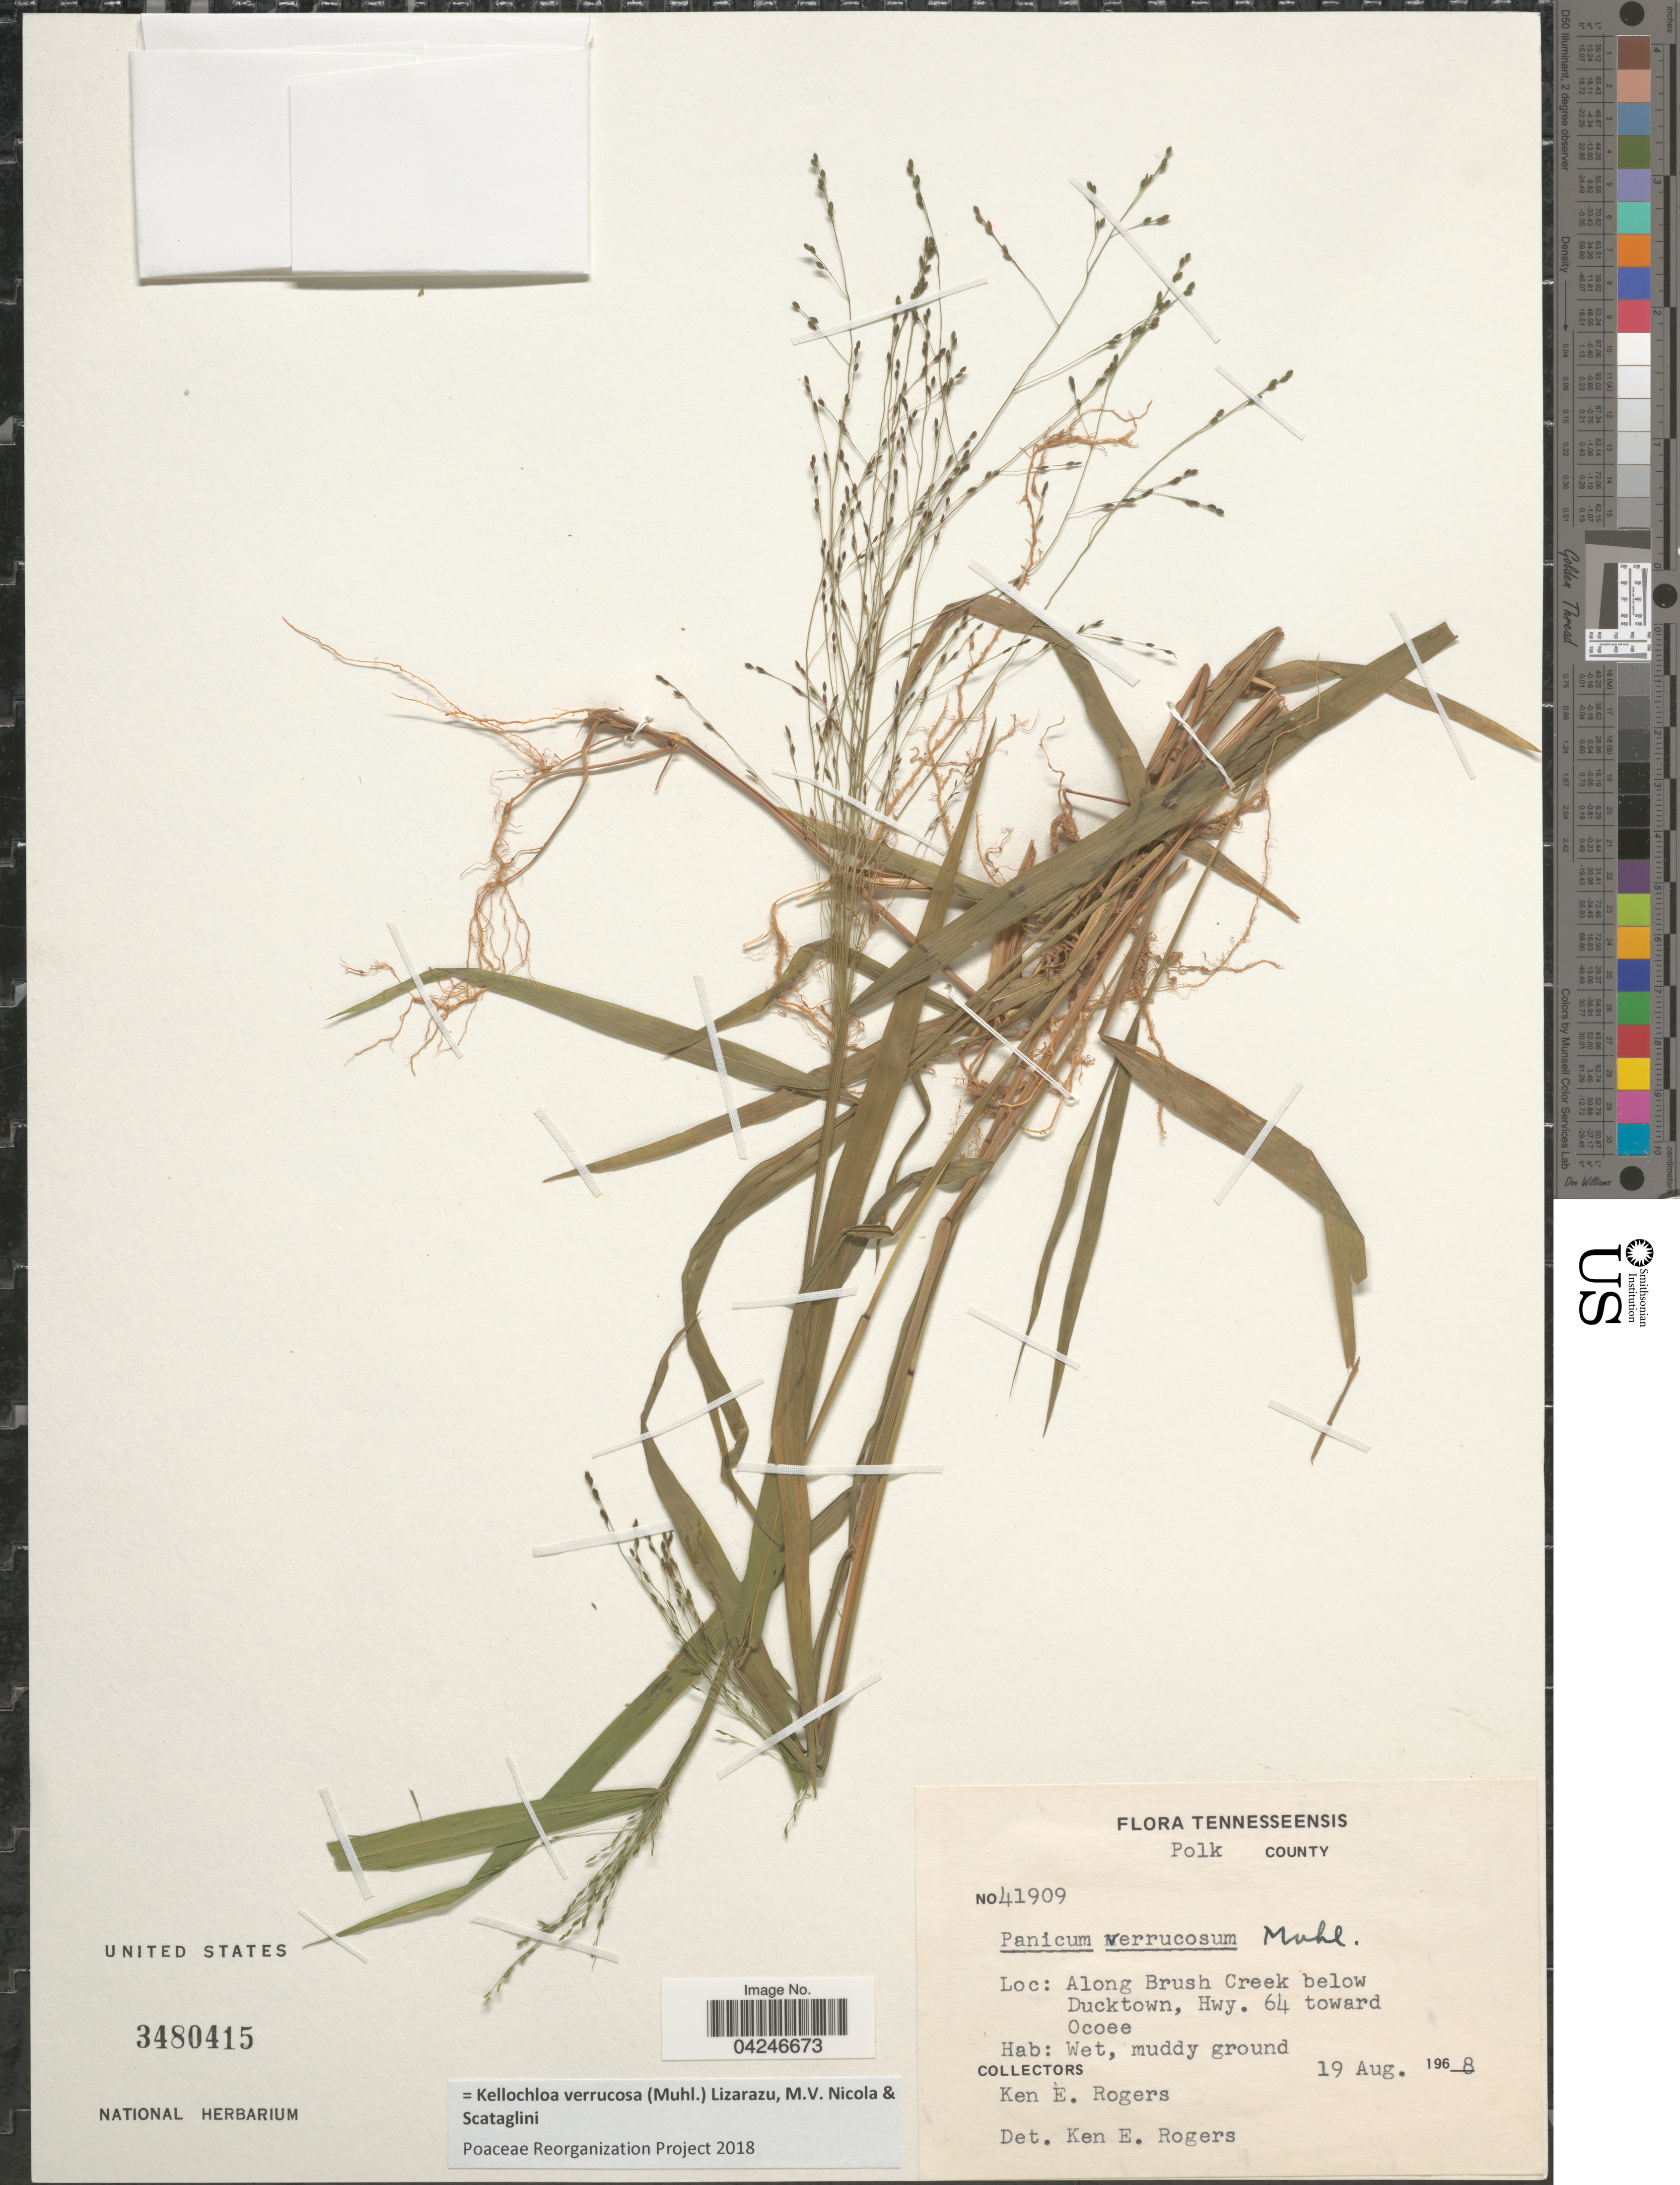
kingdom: Plantae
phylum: Tracheophyta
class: Liliopsida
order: Poales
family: Poaceae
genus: Kellochloa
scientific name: Kellochloa verrucosa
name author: (Muhl.) Lizarazu et al.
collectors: K. Rogers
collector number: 41909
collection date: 1968-08-19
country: United States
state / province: Tennessee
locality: Polk County. Along Brush Creek below Ducktown, Hwy. 64 toward Ocoee.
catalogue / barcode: US 3480415